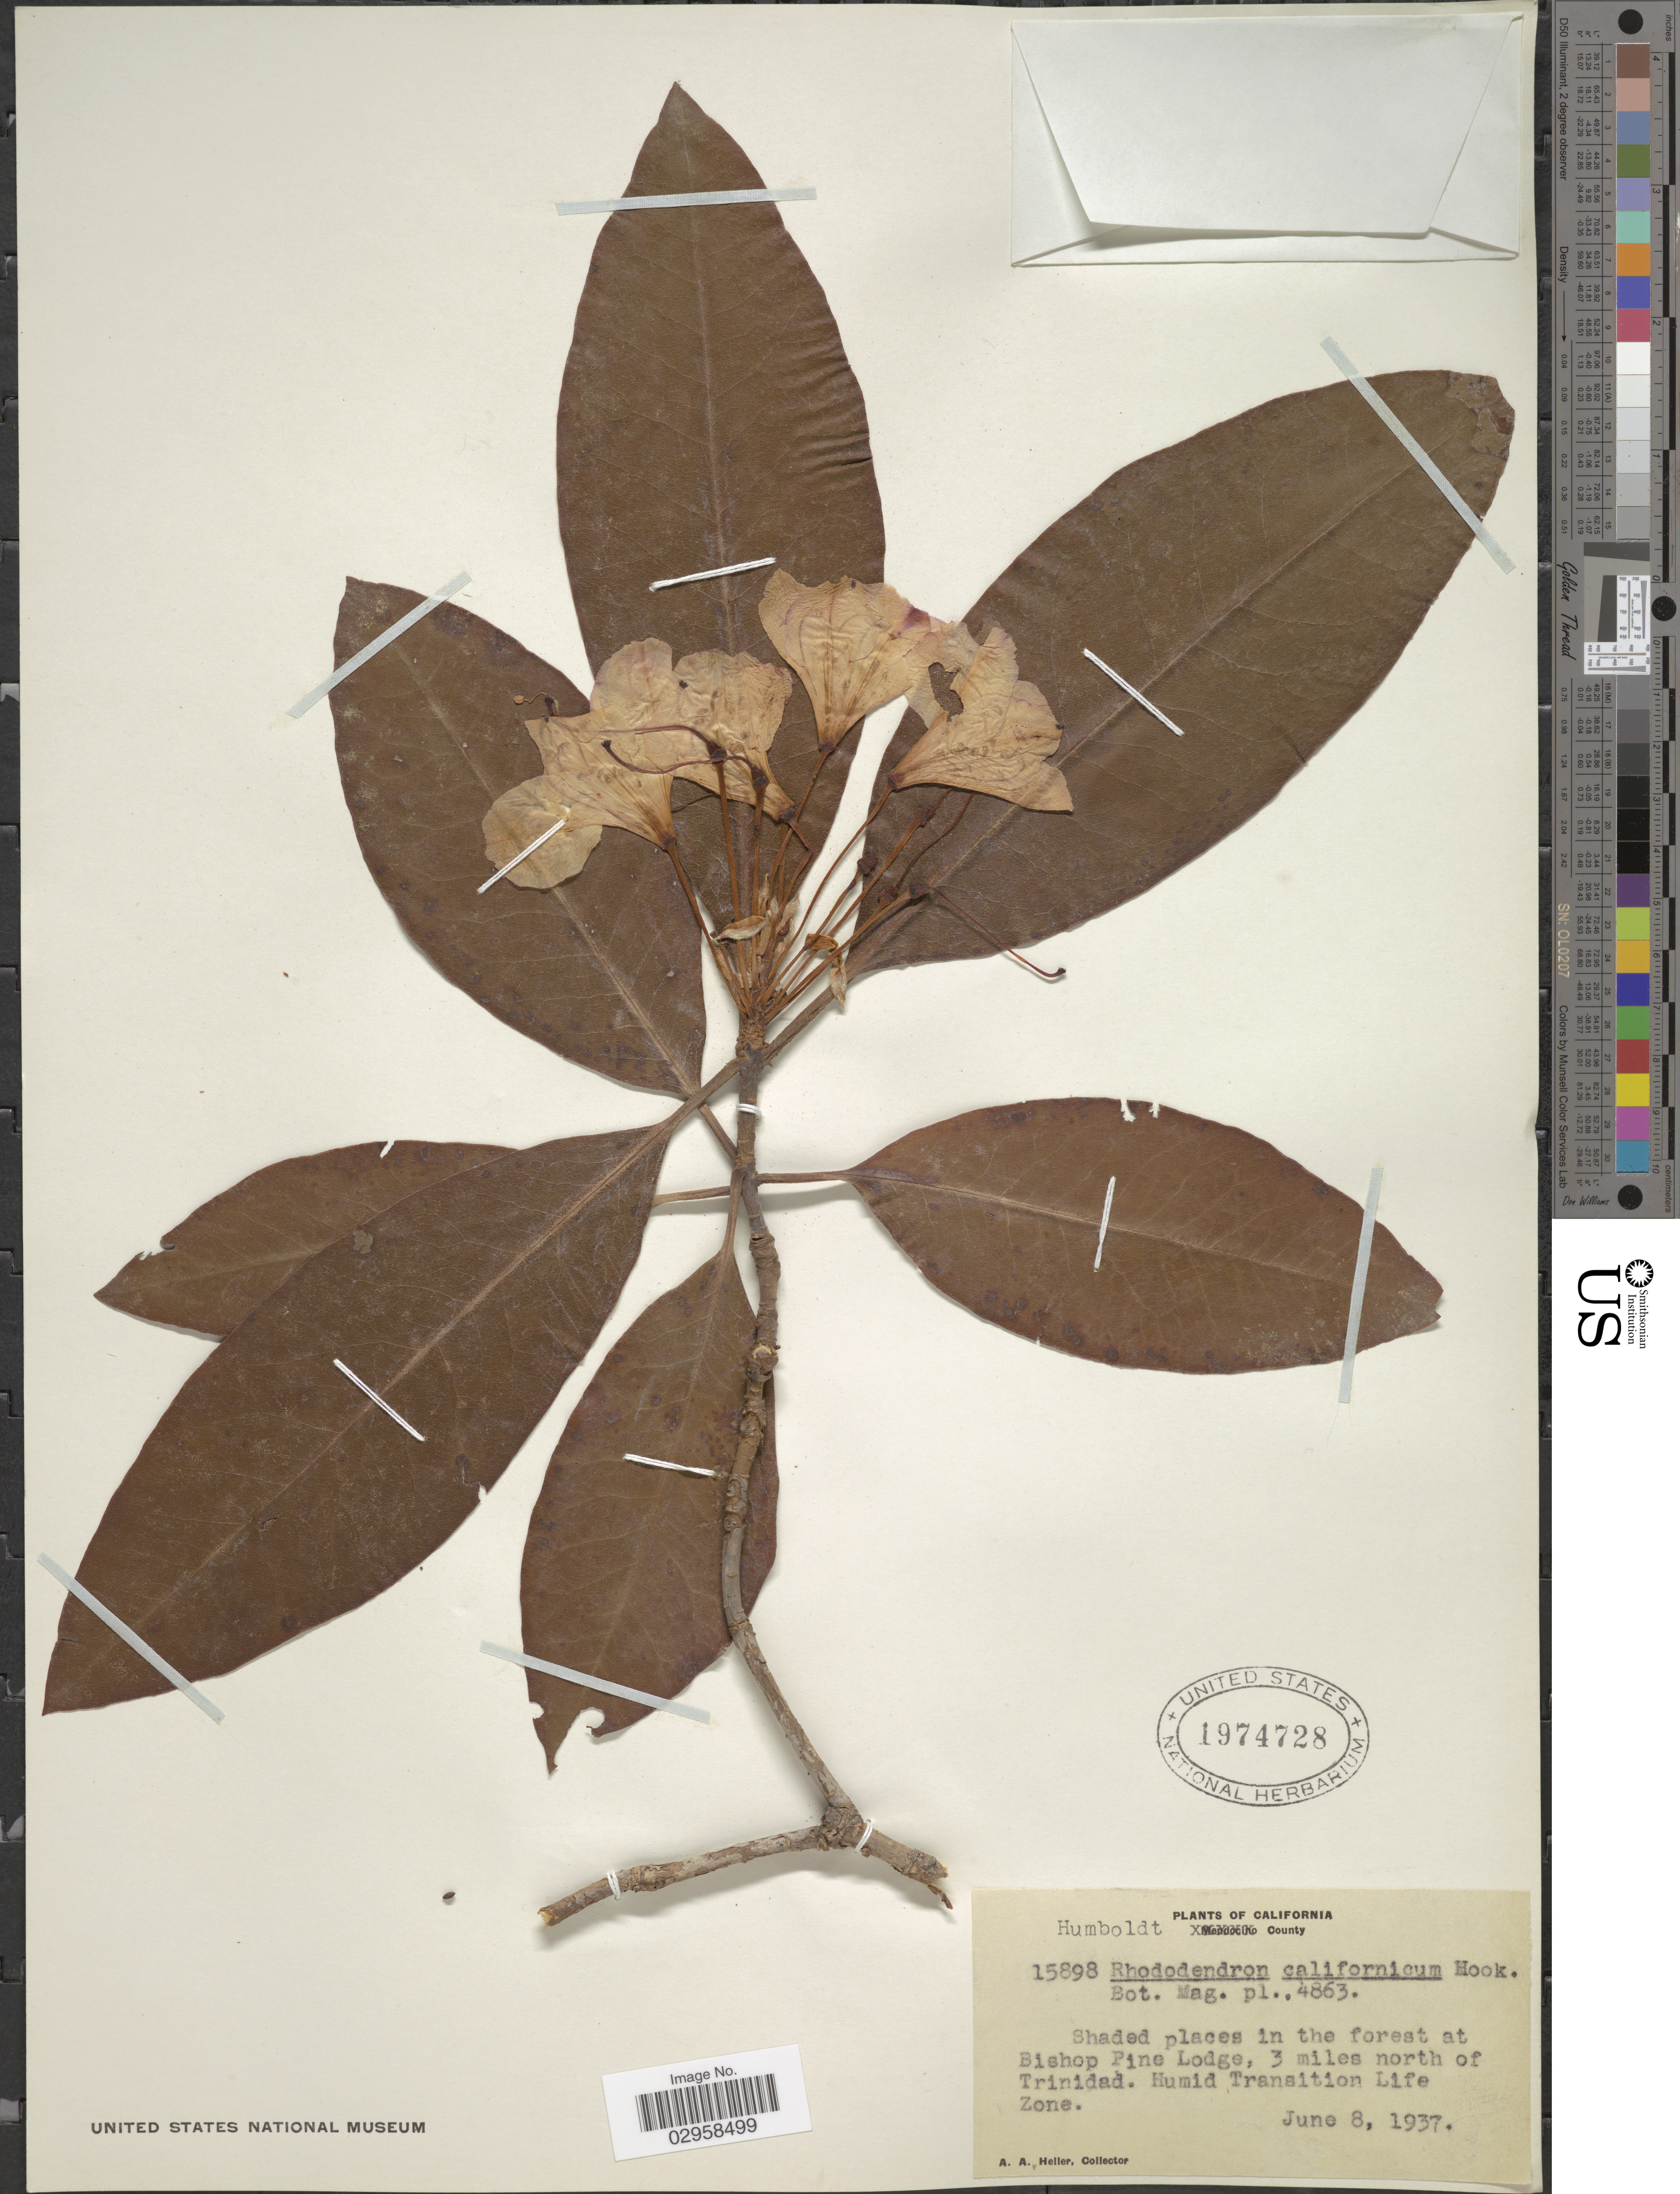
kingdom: Plantae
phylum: Tracheophyta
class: Magnoliopsida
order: Ericales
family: Ericaceae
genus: Rhododendron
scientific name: Rhododendron macrophyllum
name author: D. Don ex G. Don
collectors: A. A. Heller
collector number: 15898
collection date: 1937-06-08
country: United States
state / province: California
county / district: Humboldt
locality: Humboldt County. Shaded places in the forest at Bishop Pine Lodge, 3 miles north of Trinidad. Humid Transition Life Zone.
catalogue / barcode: US 1974728